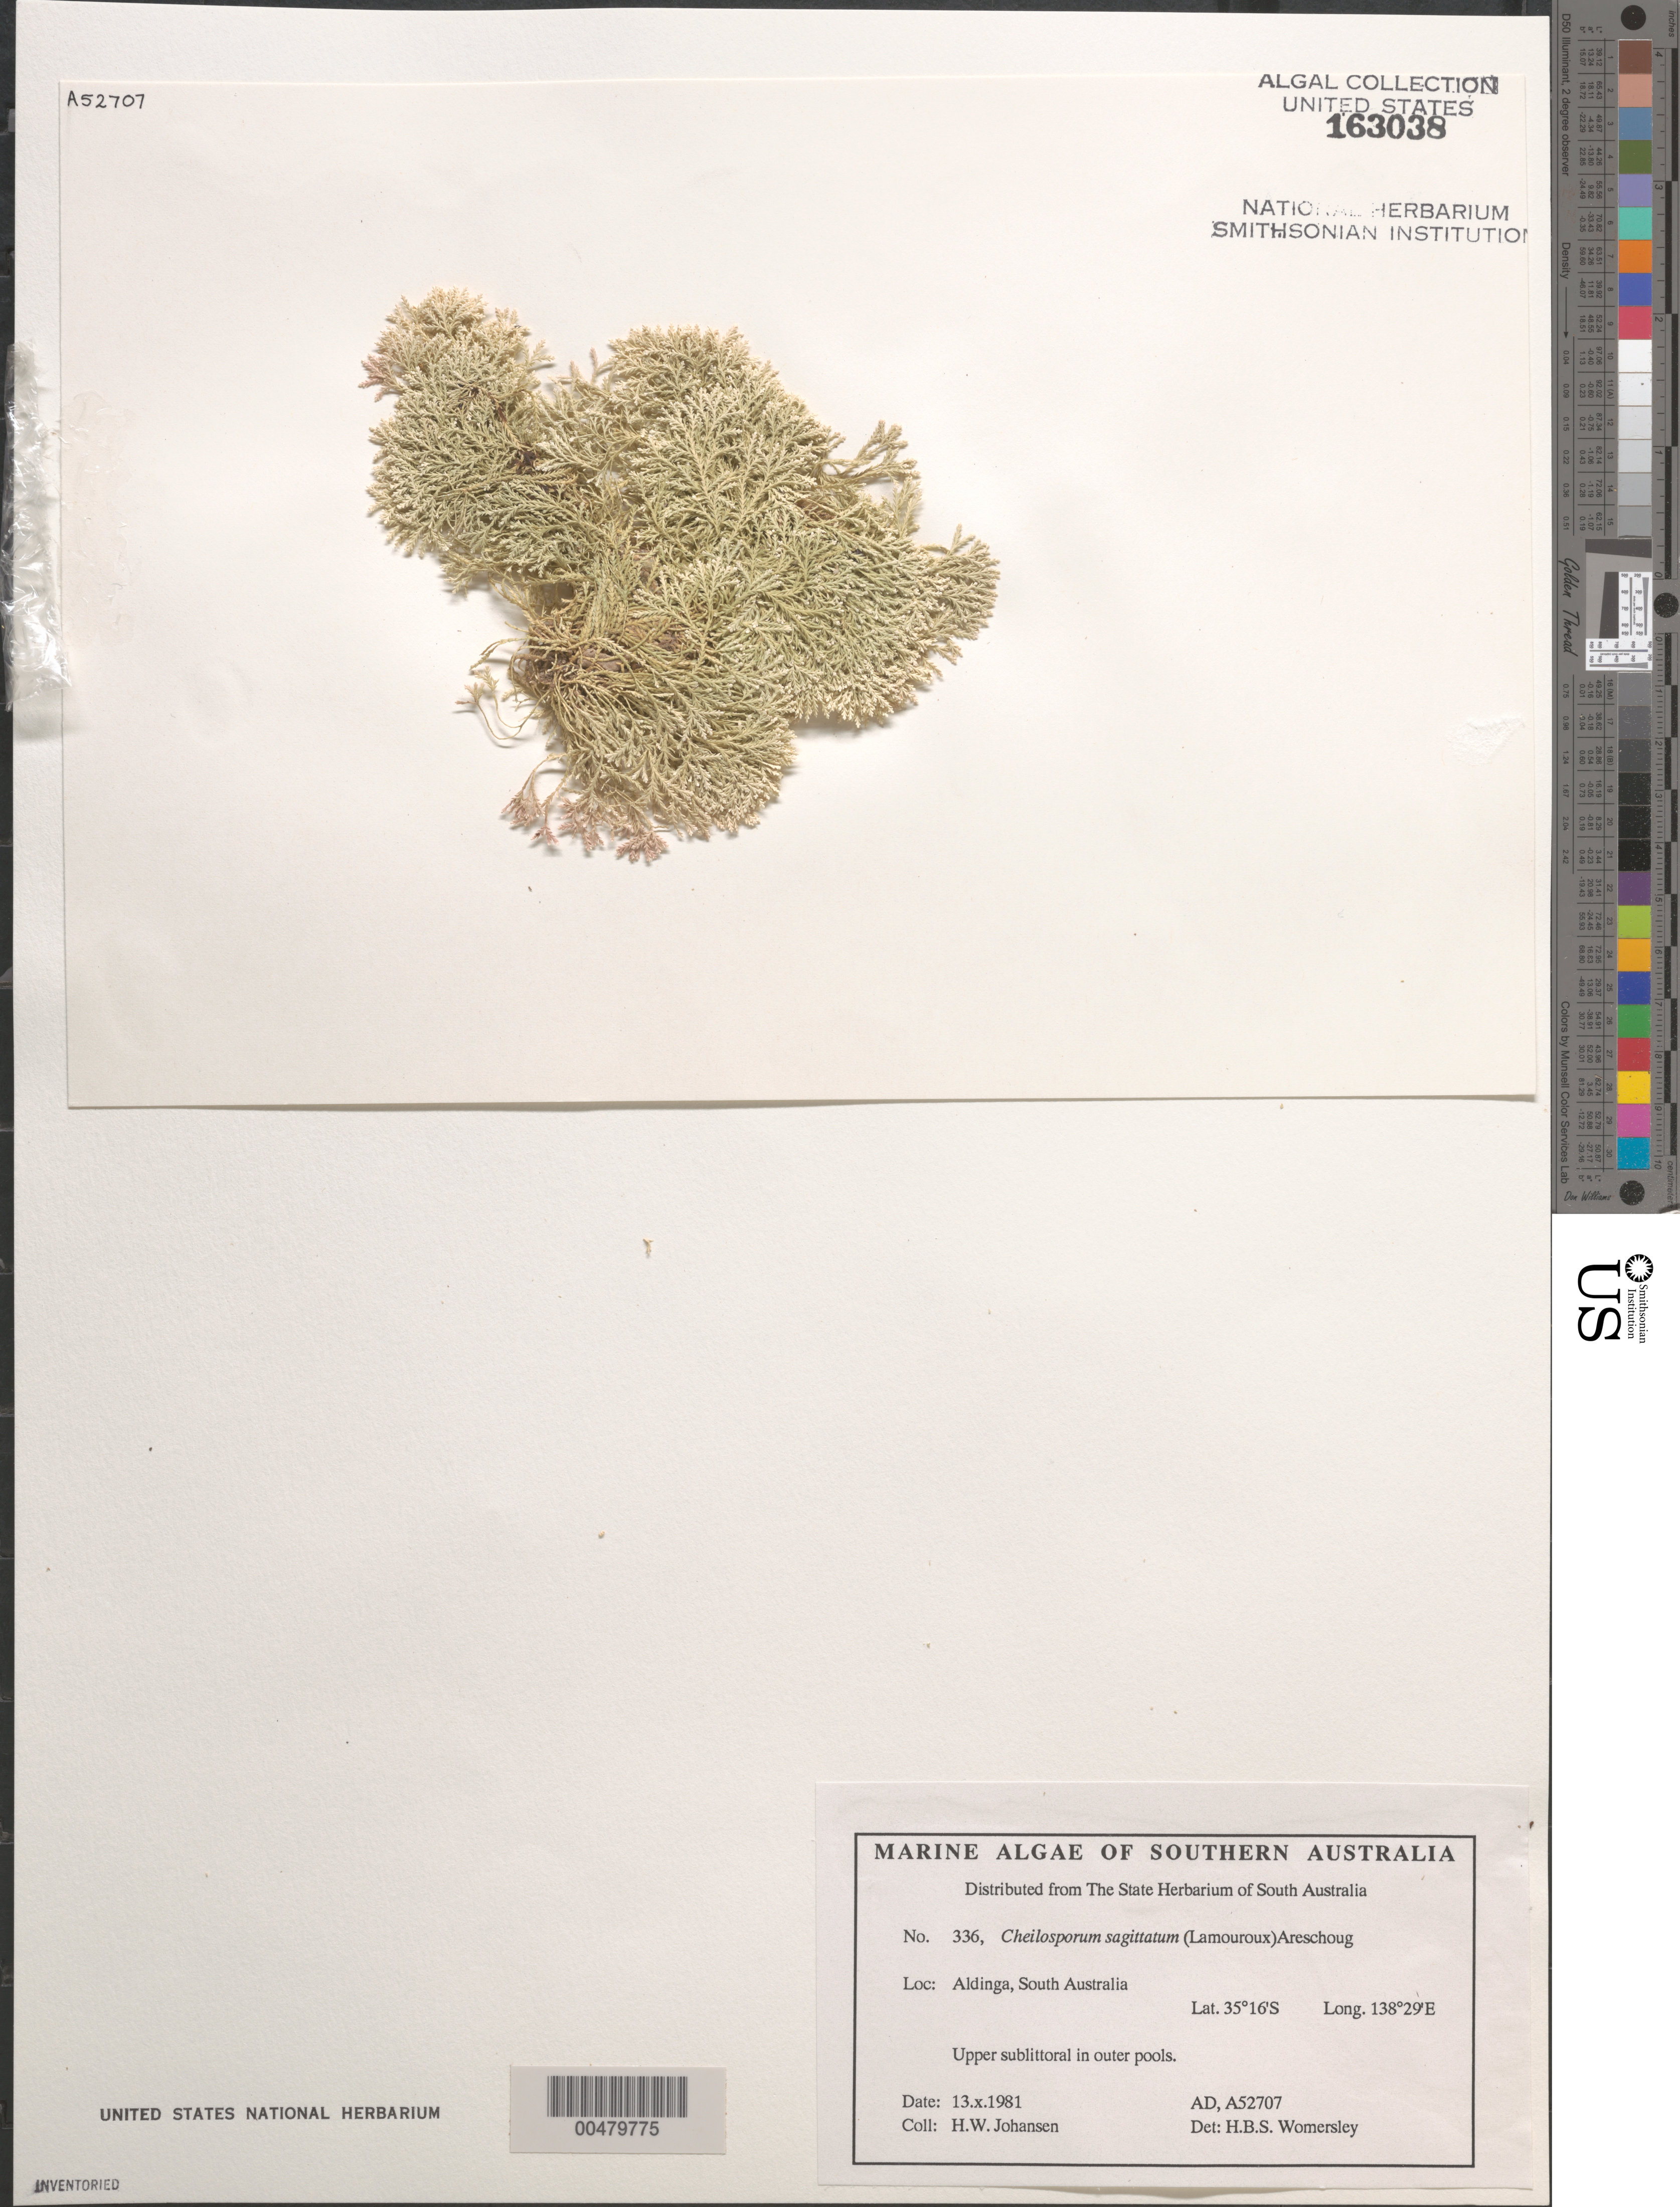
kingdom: Plantae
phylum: Rhodophyta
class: Florideophyceae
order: Corallinales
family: Corallinaceae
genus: Jania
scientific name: Jania sagittata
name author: (J.V.Lamouroux) Blainville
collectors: H. B. S. Womersley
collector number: Ad A52707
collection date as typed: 13 Oct 1981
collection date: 1981-10-13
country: Australia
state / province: South Australia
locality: Aldinga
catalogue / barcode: US 163038